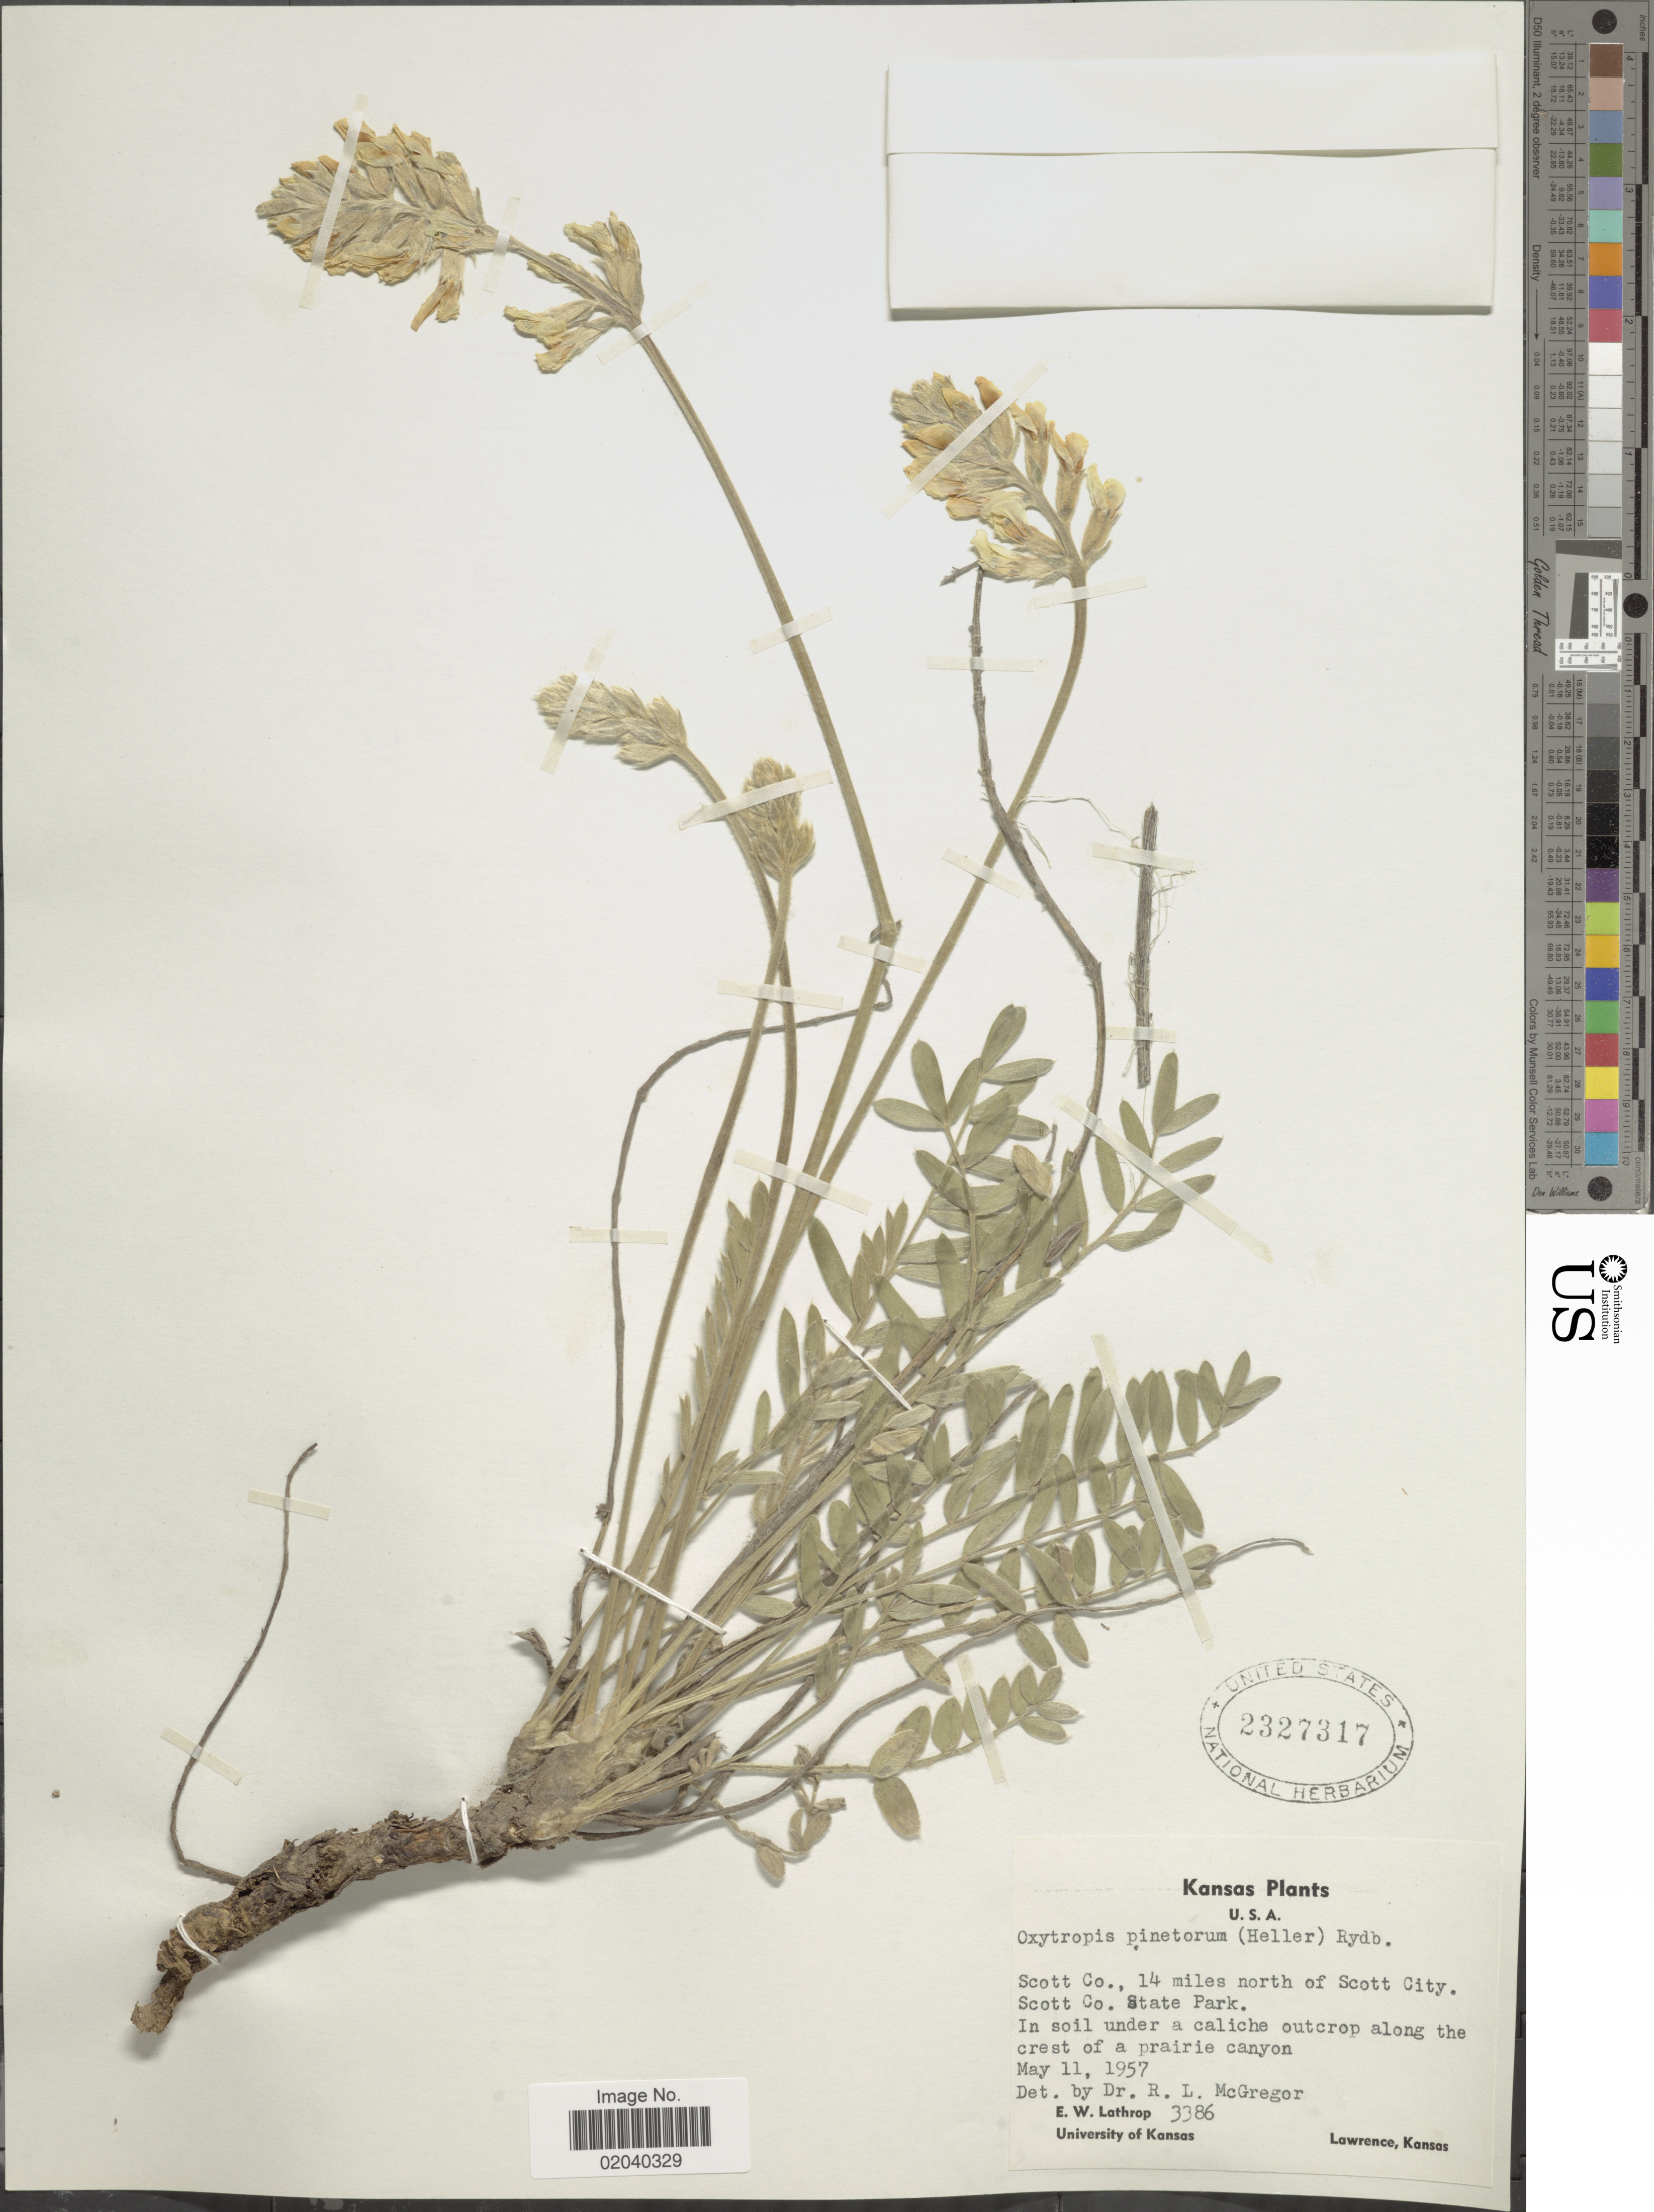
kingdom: Plantae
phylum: Tracheophyta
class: Magnoliopsida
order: Fabales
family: Fabaceae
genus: Oxytropis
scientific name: Oxytropis sericea var. sericea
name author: Nutt.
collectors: E. W. Lathrop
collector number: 3386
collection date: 1957-05-11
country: United States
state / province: Kansas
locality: Scott Co., 14 miles north of Scott City. Scott Co. State Park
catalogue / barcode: US 2327317